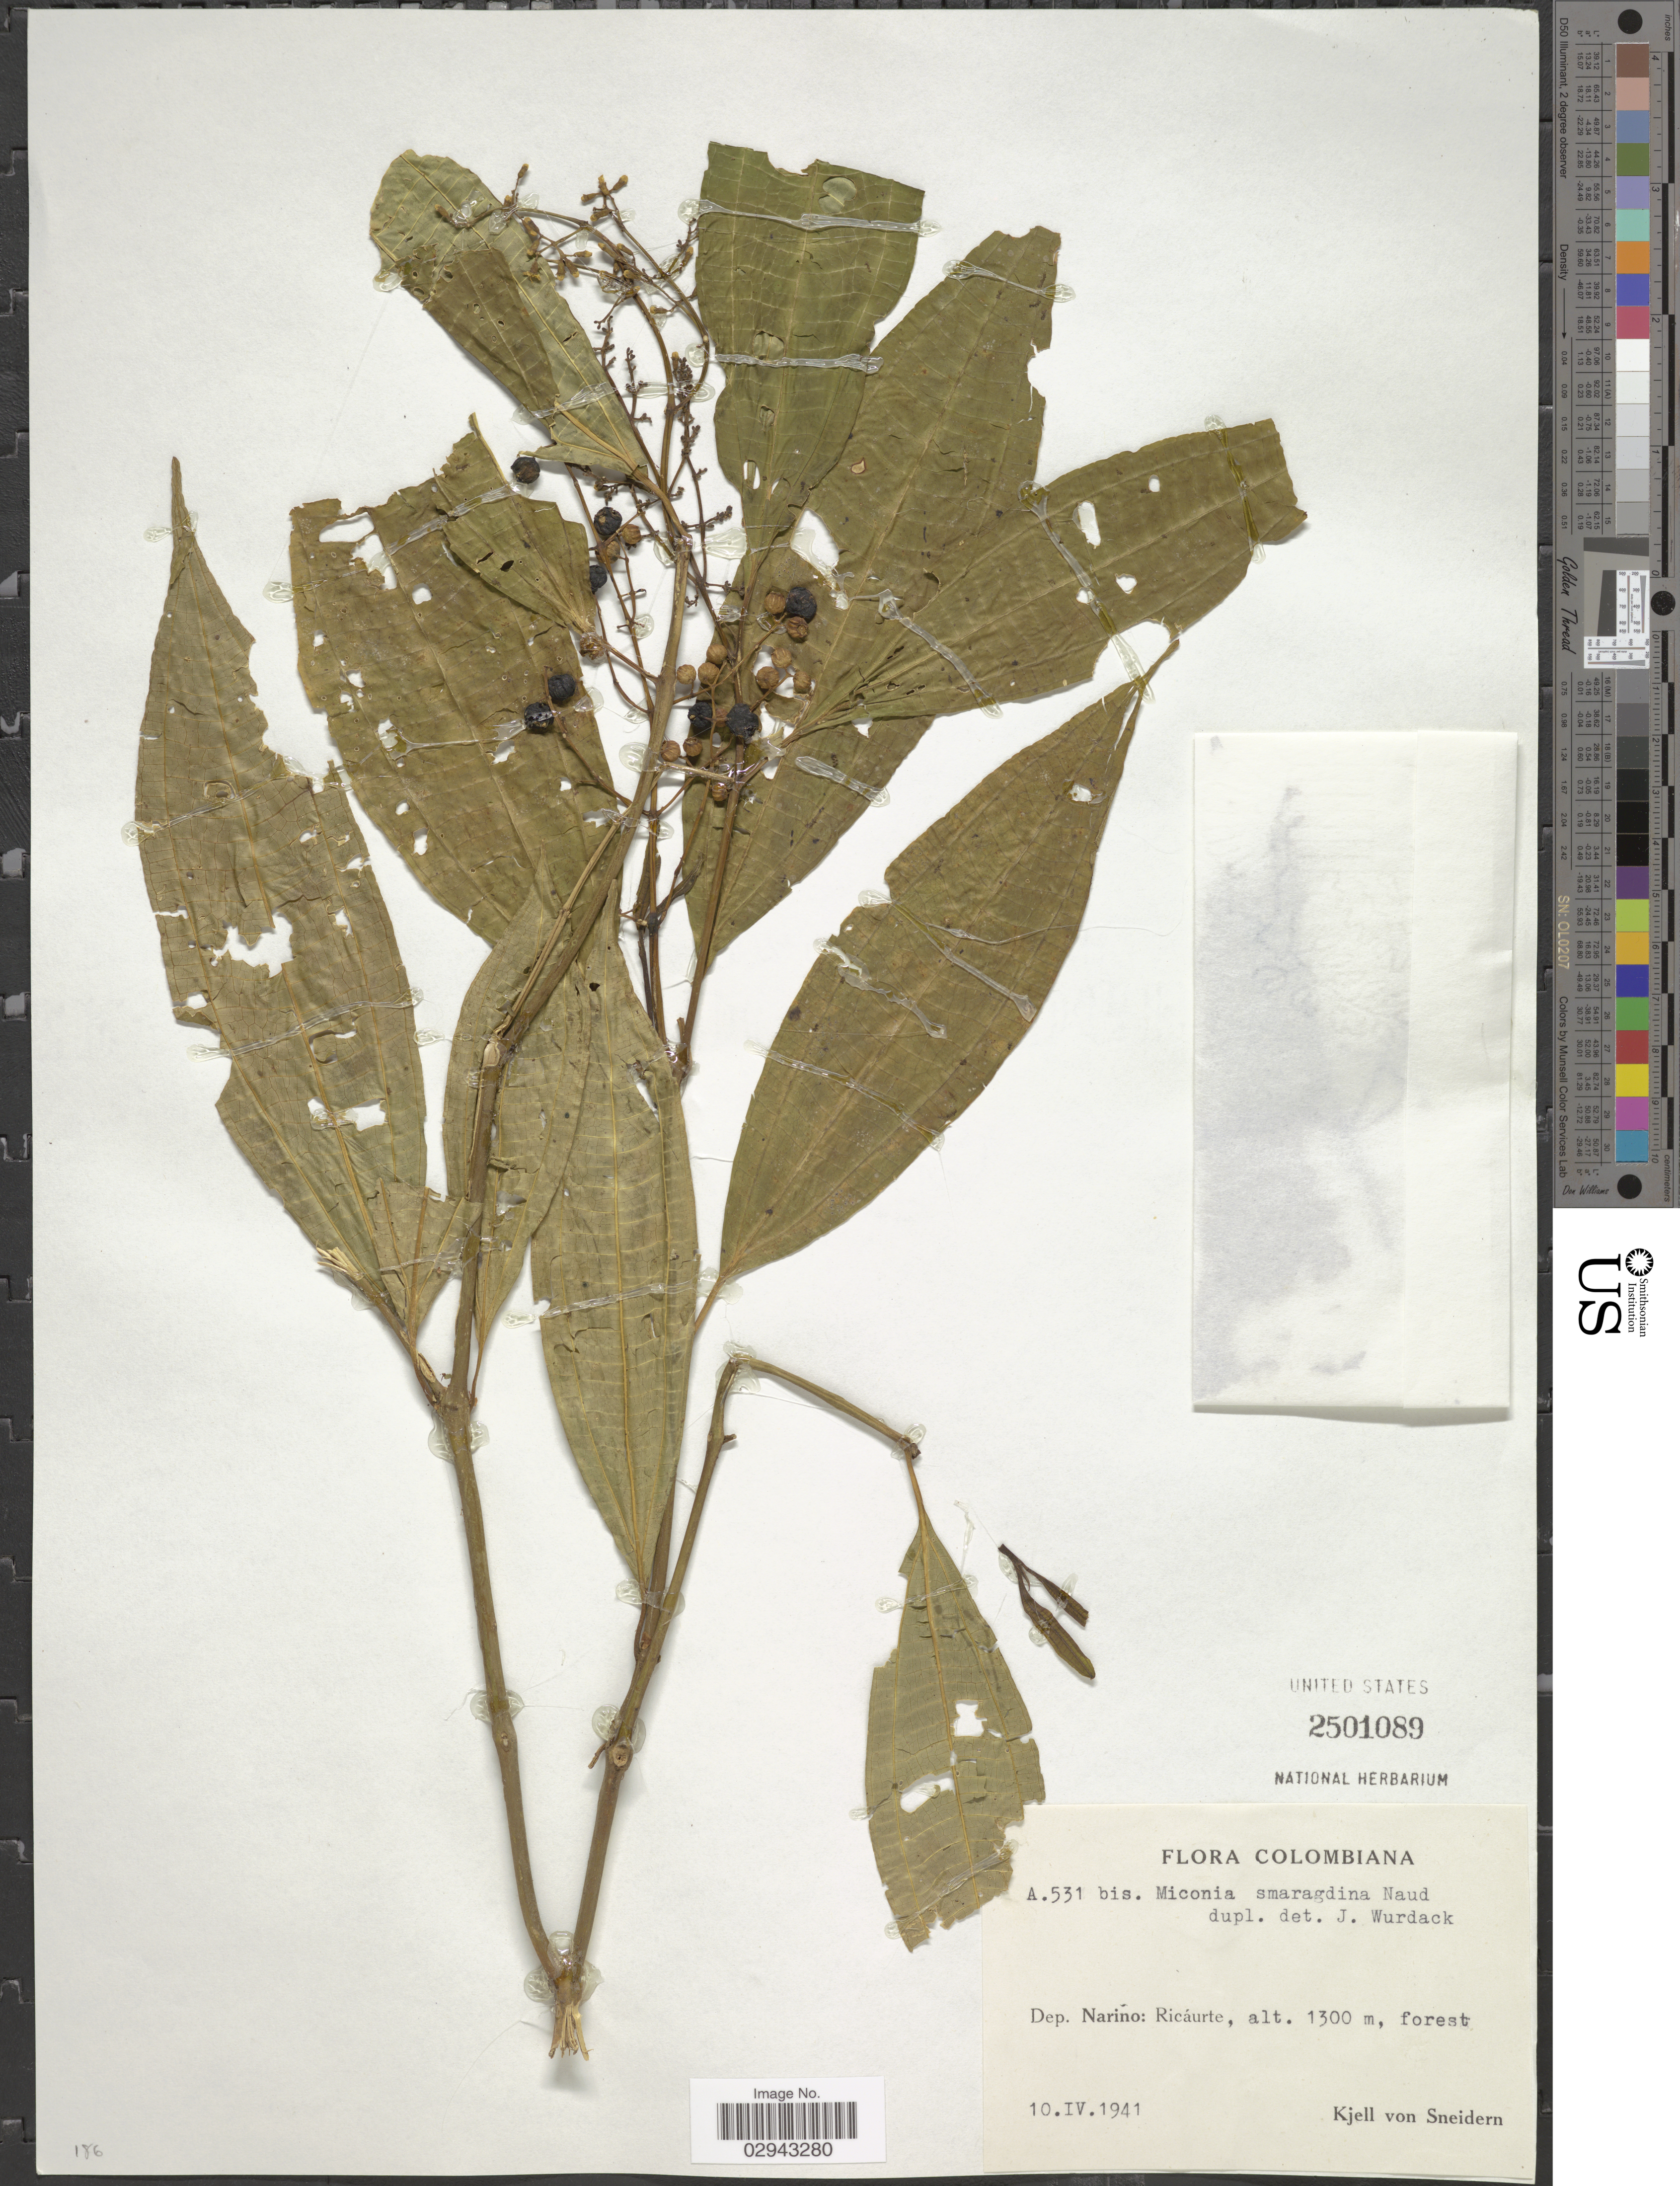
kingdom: Plantae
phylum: Tracheophyta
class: Magnoliopsida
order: Myrtales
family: Melastomataceae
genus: Miconia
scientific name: Miconia smaragdina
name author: Naudin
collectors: E. Asplund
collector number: A.531 bis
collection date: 1941-04-10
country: Colombia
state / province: Nariño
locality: Dep. Nariño: Ricáurte.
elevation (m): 1300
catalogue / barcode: US 2501089